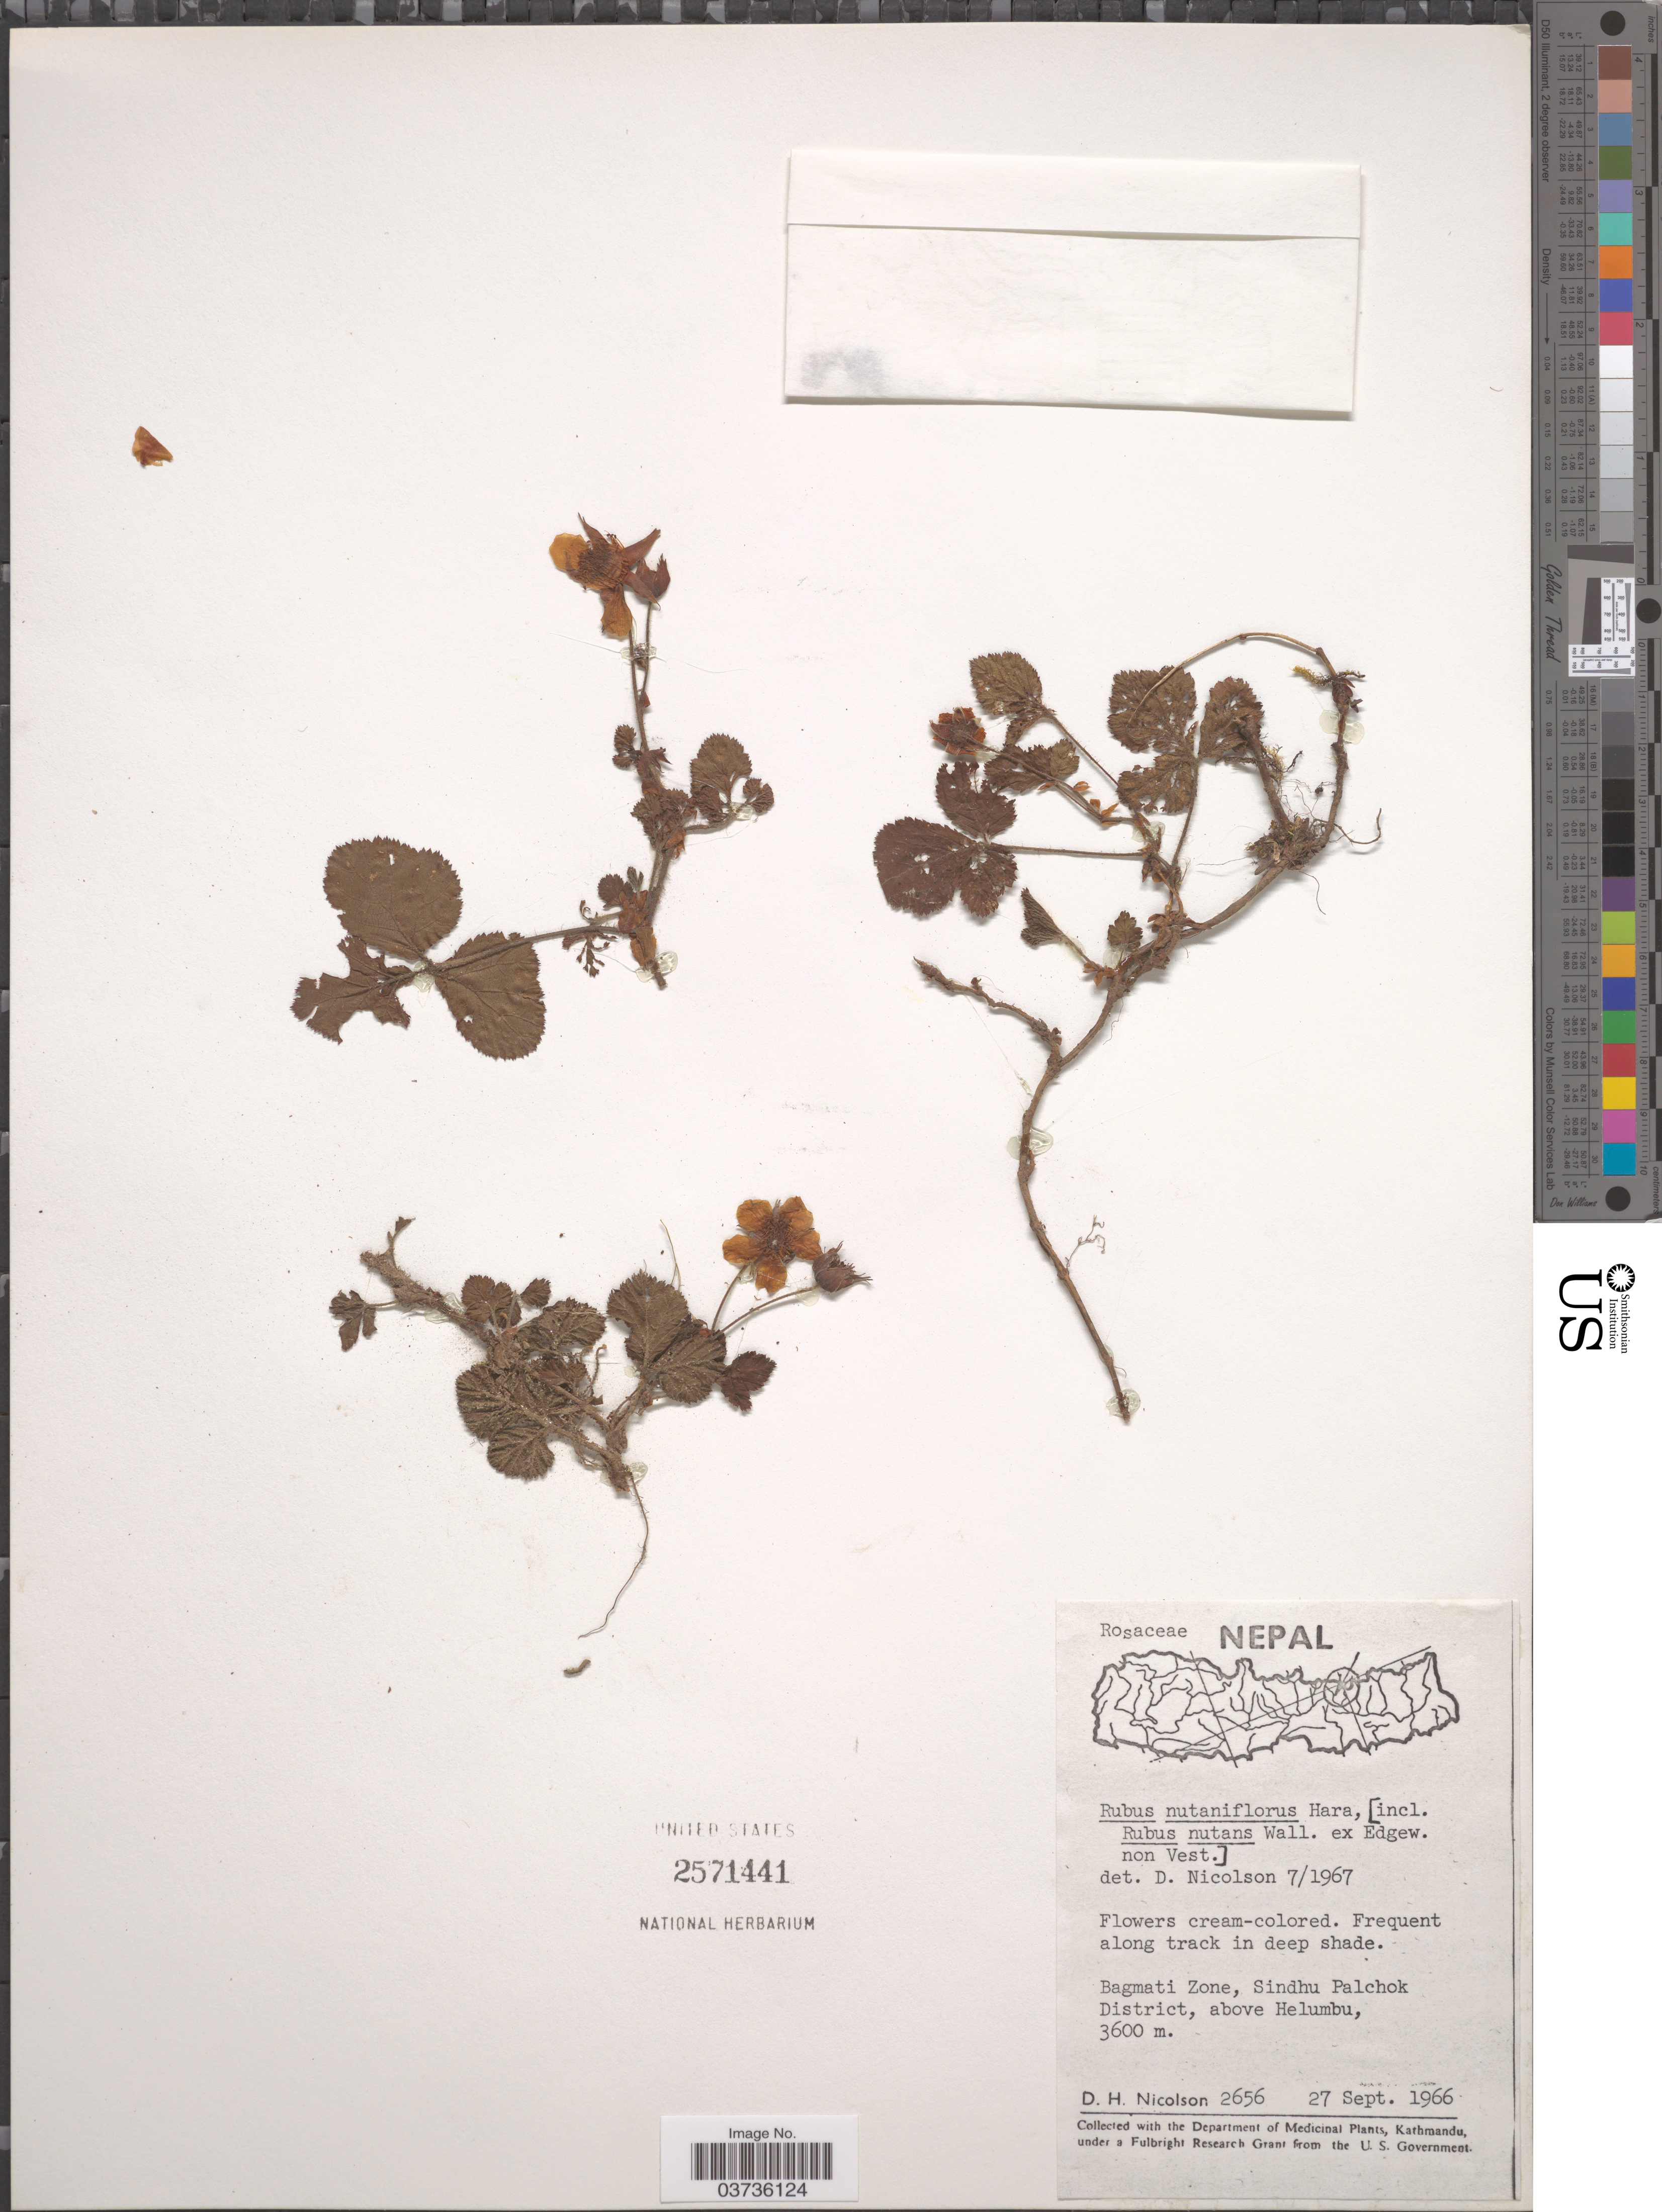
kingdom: Plantae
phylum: Tracheophyta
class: Magnoliopsida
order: Rosales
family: Rosaceae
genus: Rubus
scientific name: Rubus nutantiflorus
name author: H. Hara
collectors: D. H. Nicolson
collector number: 2656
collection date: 1966-09-27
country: Nepal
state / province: Bagmati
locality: Bagmati Zone, Sindhu Palchok District, above Helumbu.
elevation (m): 3600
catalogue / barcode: US 2571441